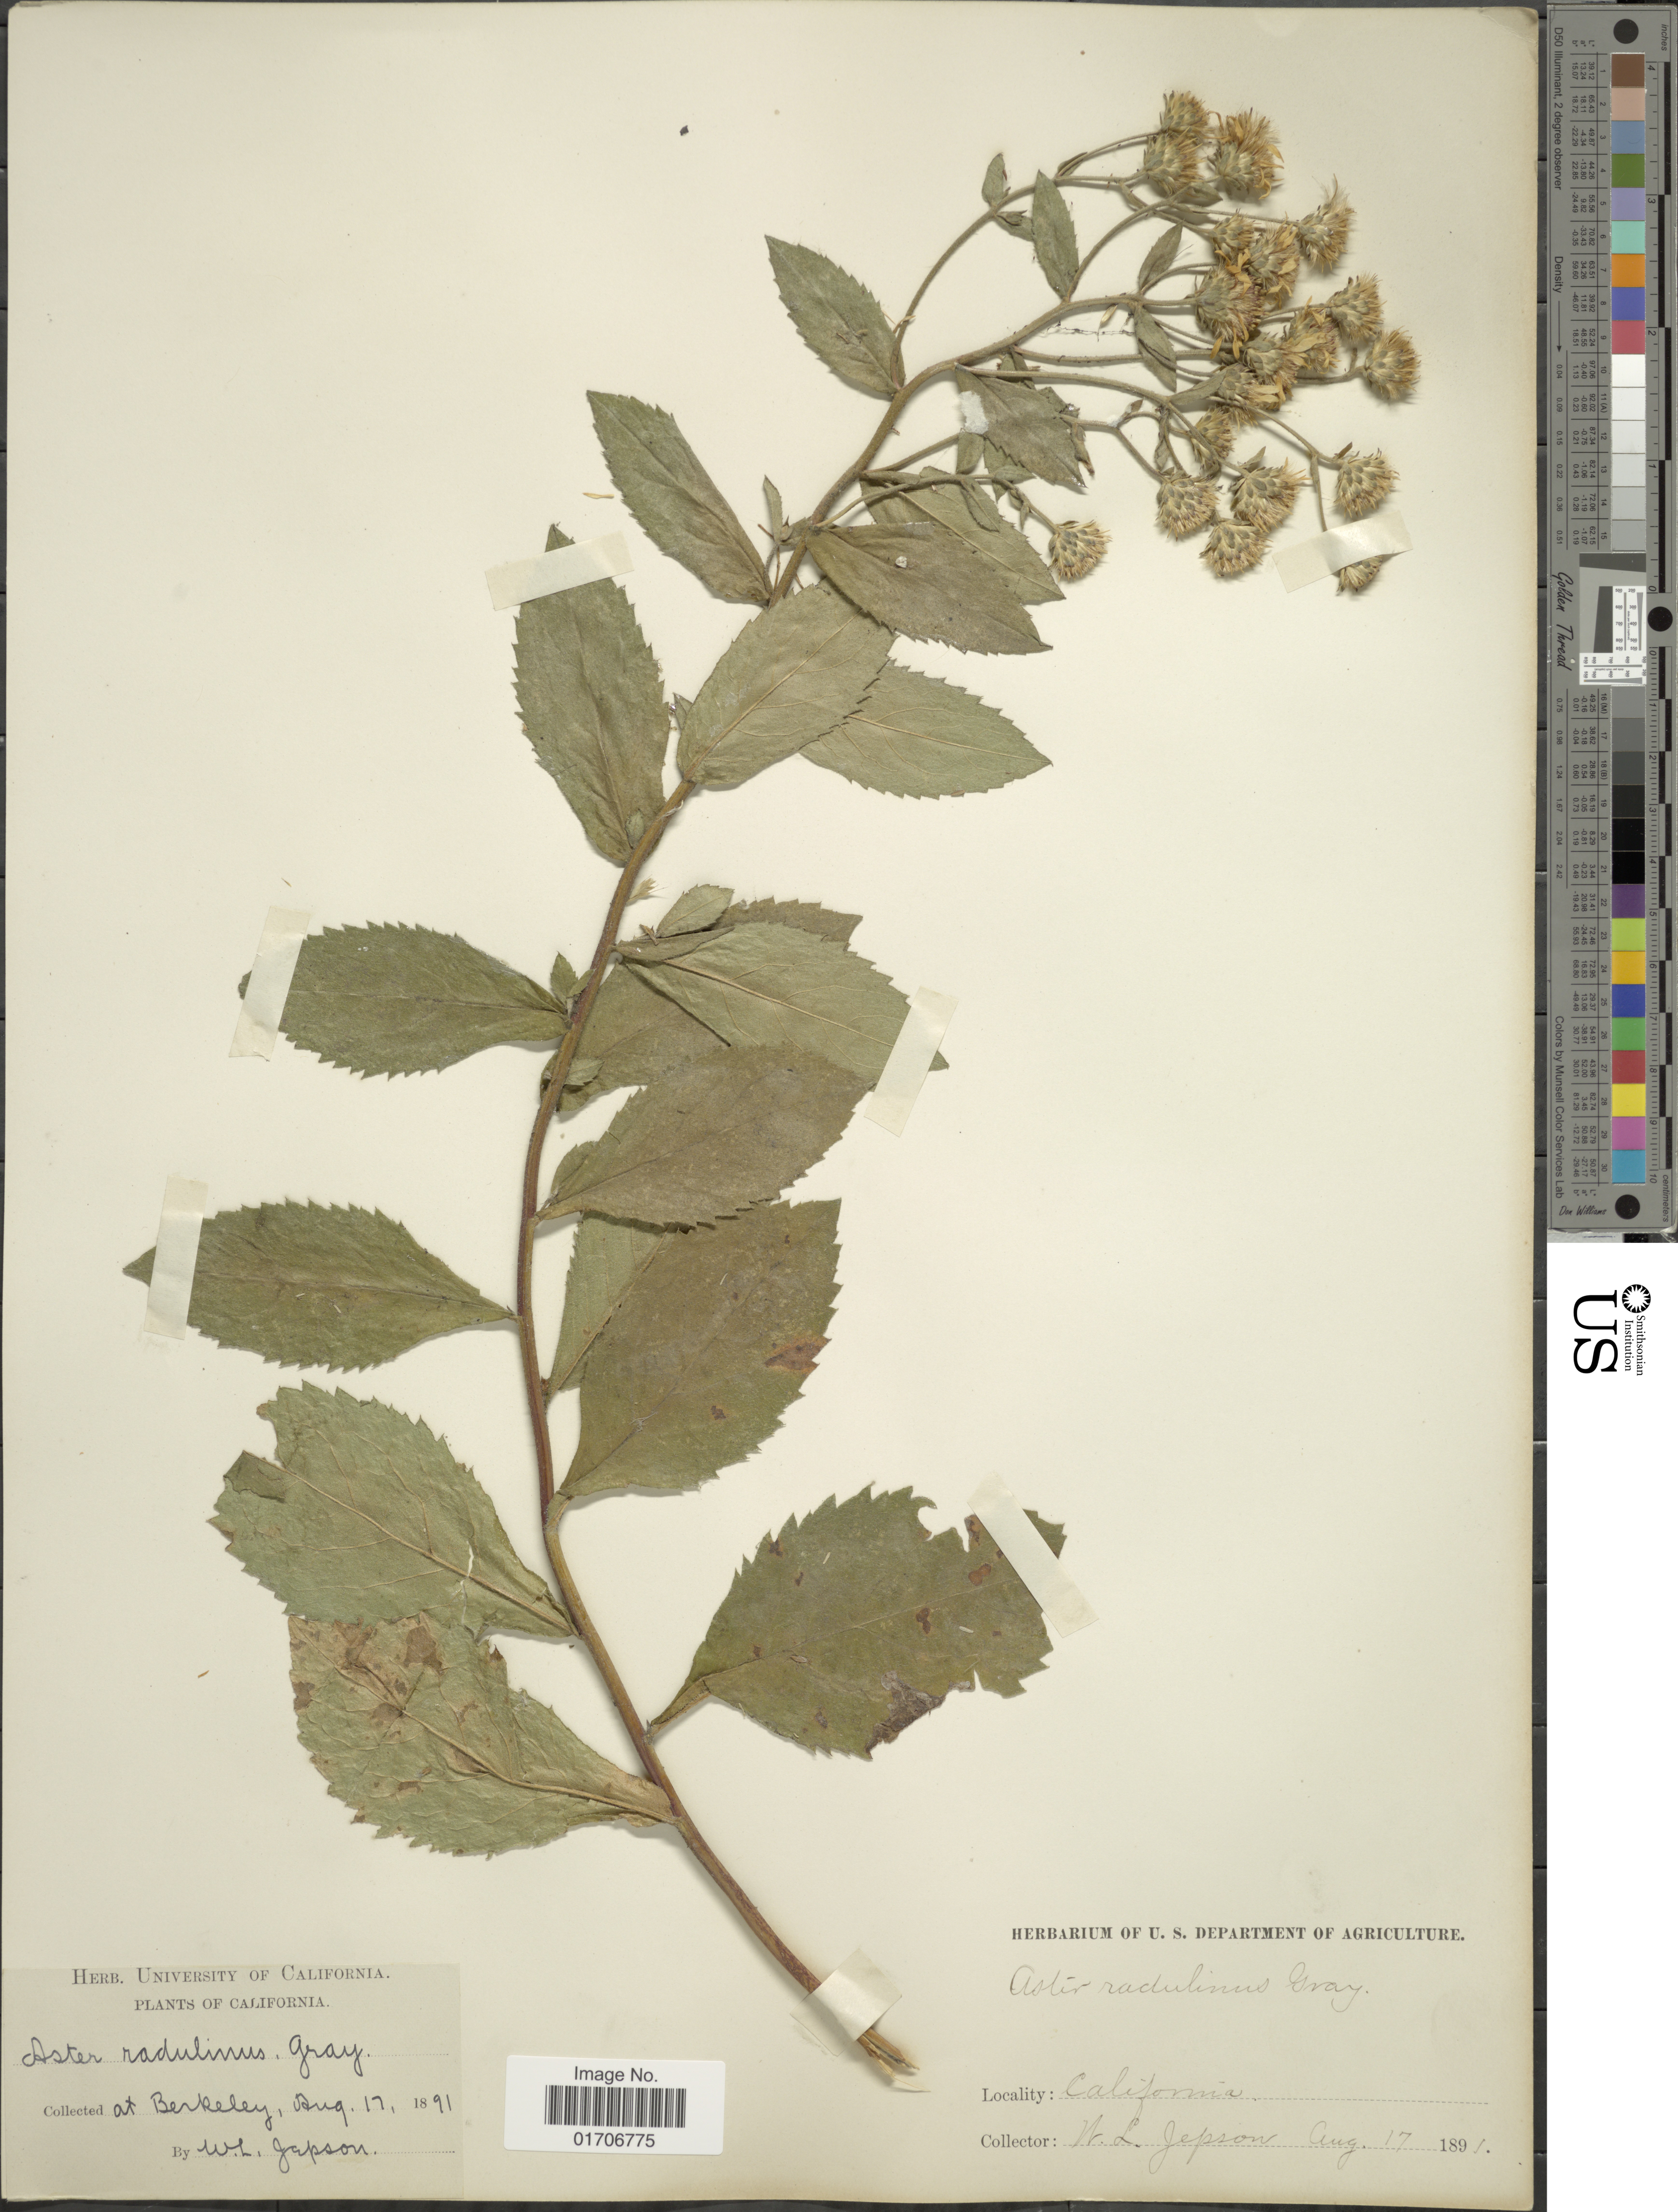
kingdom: Plantae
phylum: Tracheophyta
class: Magnoliopsida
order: Asterales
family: Asteraceae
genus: Eurybia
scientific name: Eurybia radulina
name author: (A. Gray) G.L. Nesom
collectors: W. L. Jepson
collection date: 1891-08-17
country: United States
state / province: California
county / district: Alameda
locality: At Berkeley.